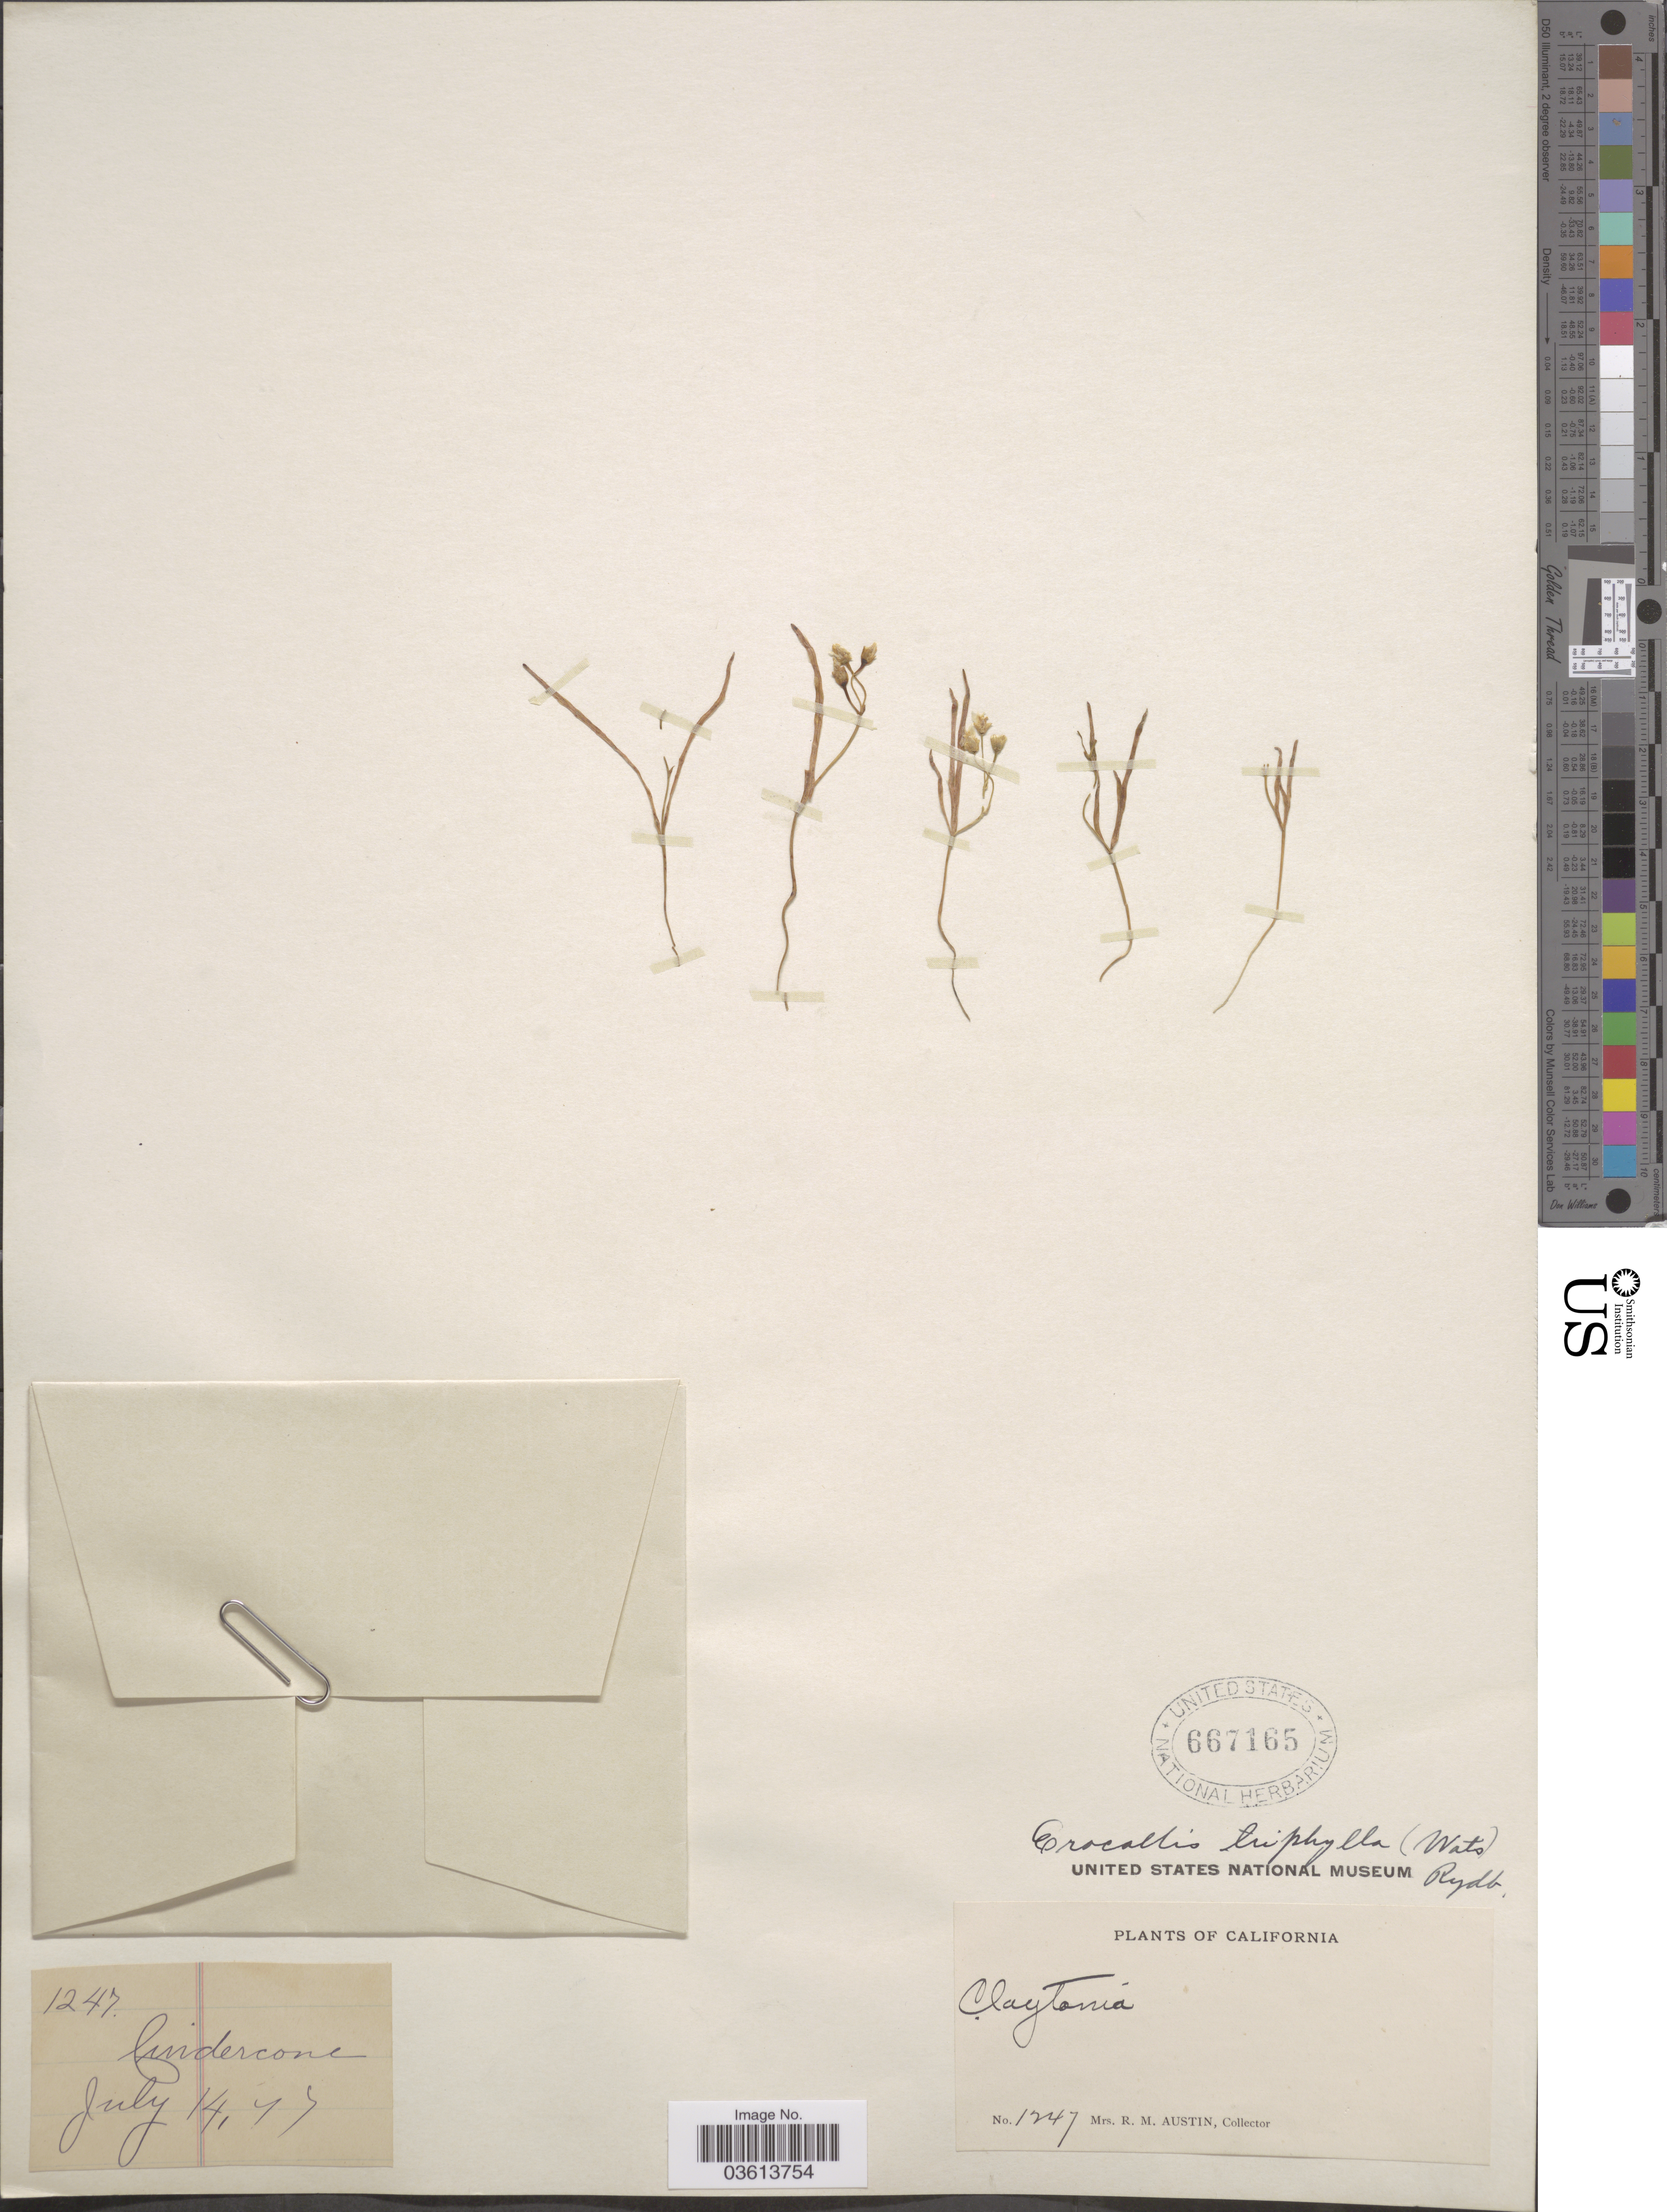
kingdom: Plantae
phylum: Tracheophyta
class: Magnoliopsida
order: Caryophyllales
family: Montiaceae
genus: Erocallis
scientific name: Erocallis triphylla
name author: (S. Watson) Rydb.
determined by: Strong, Mark T., (BOT), Smithsonian Institution - National Museum of Natural History (UNITED STATES)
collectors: R. Austin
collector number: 1247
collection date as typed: Transcribed d/m/y: 14/7/77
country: United States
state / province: California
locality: Cindercone.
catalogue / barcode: US 667165